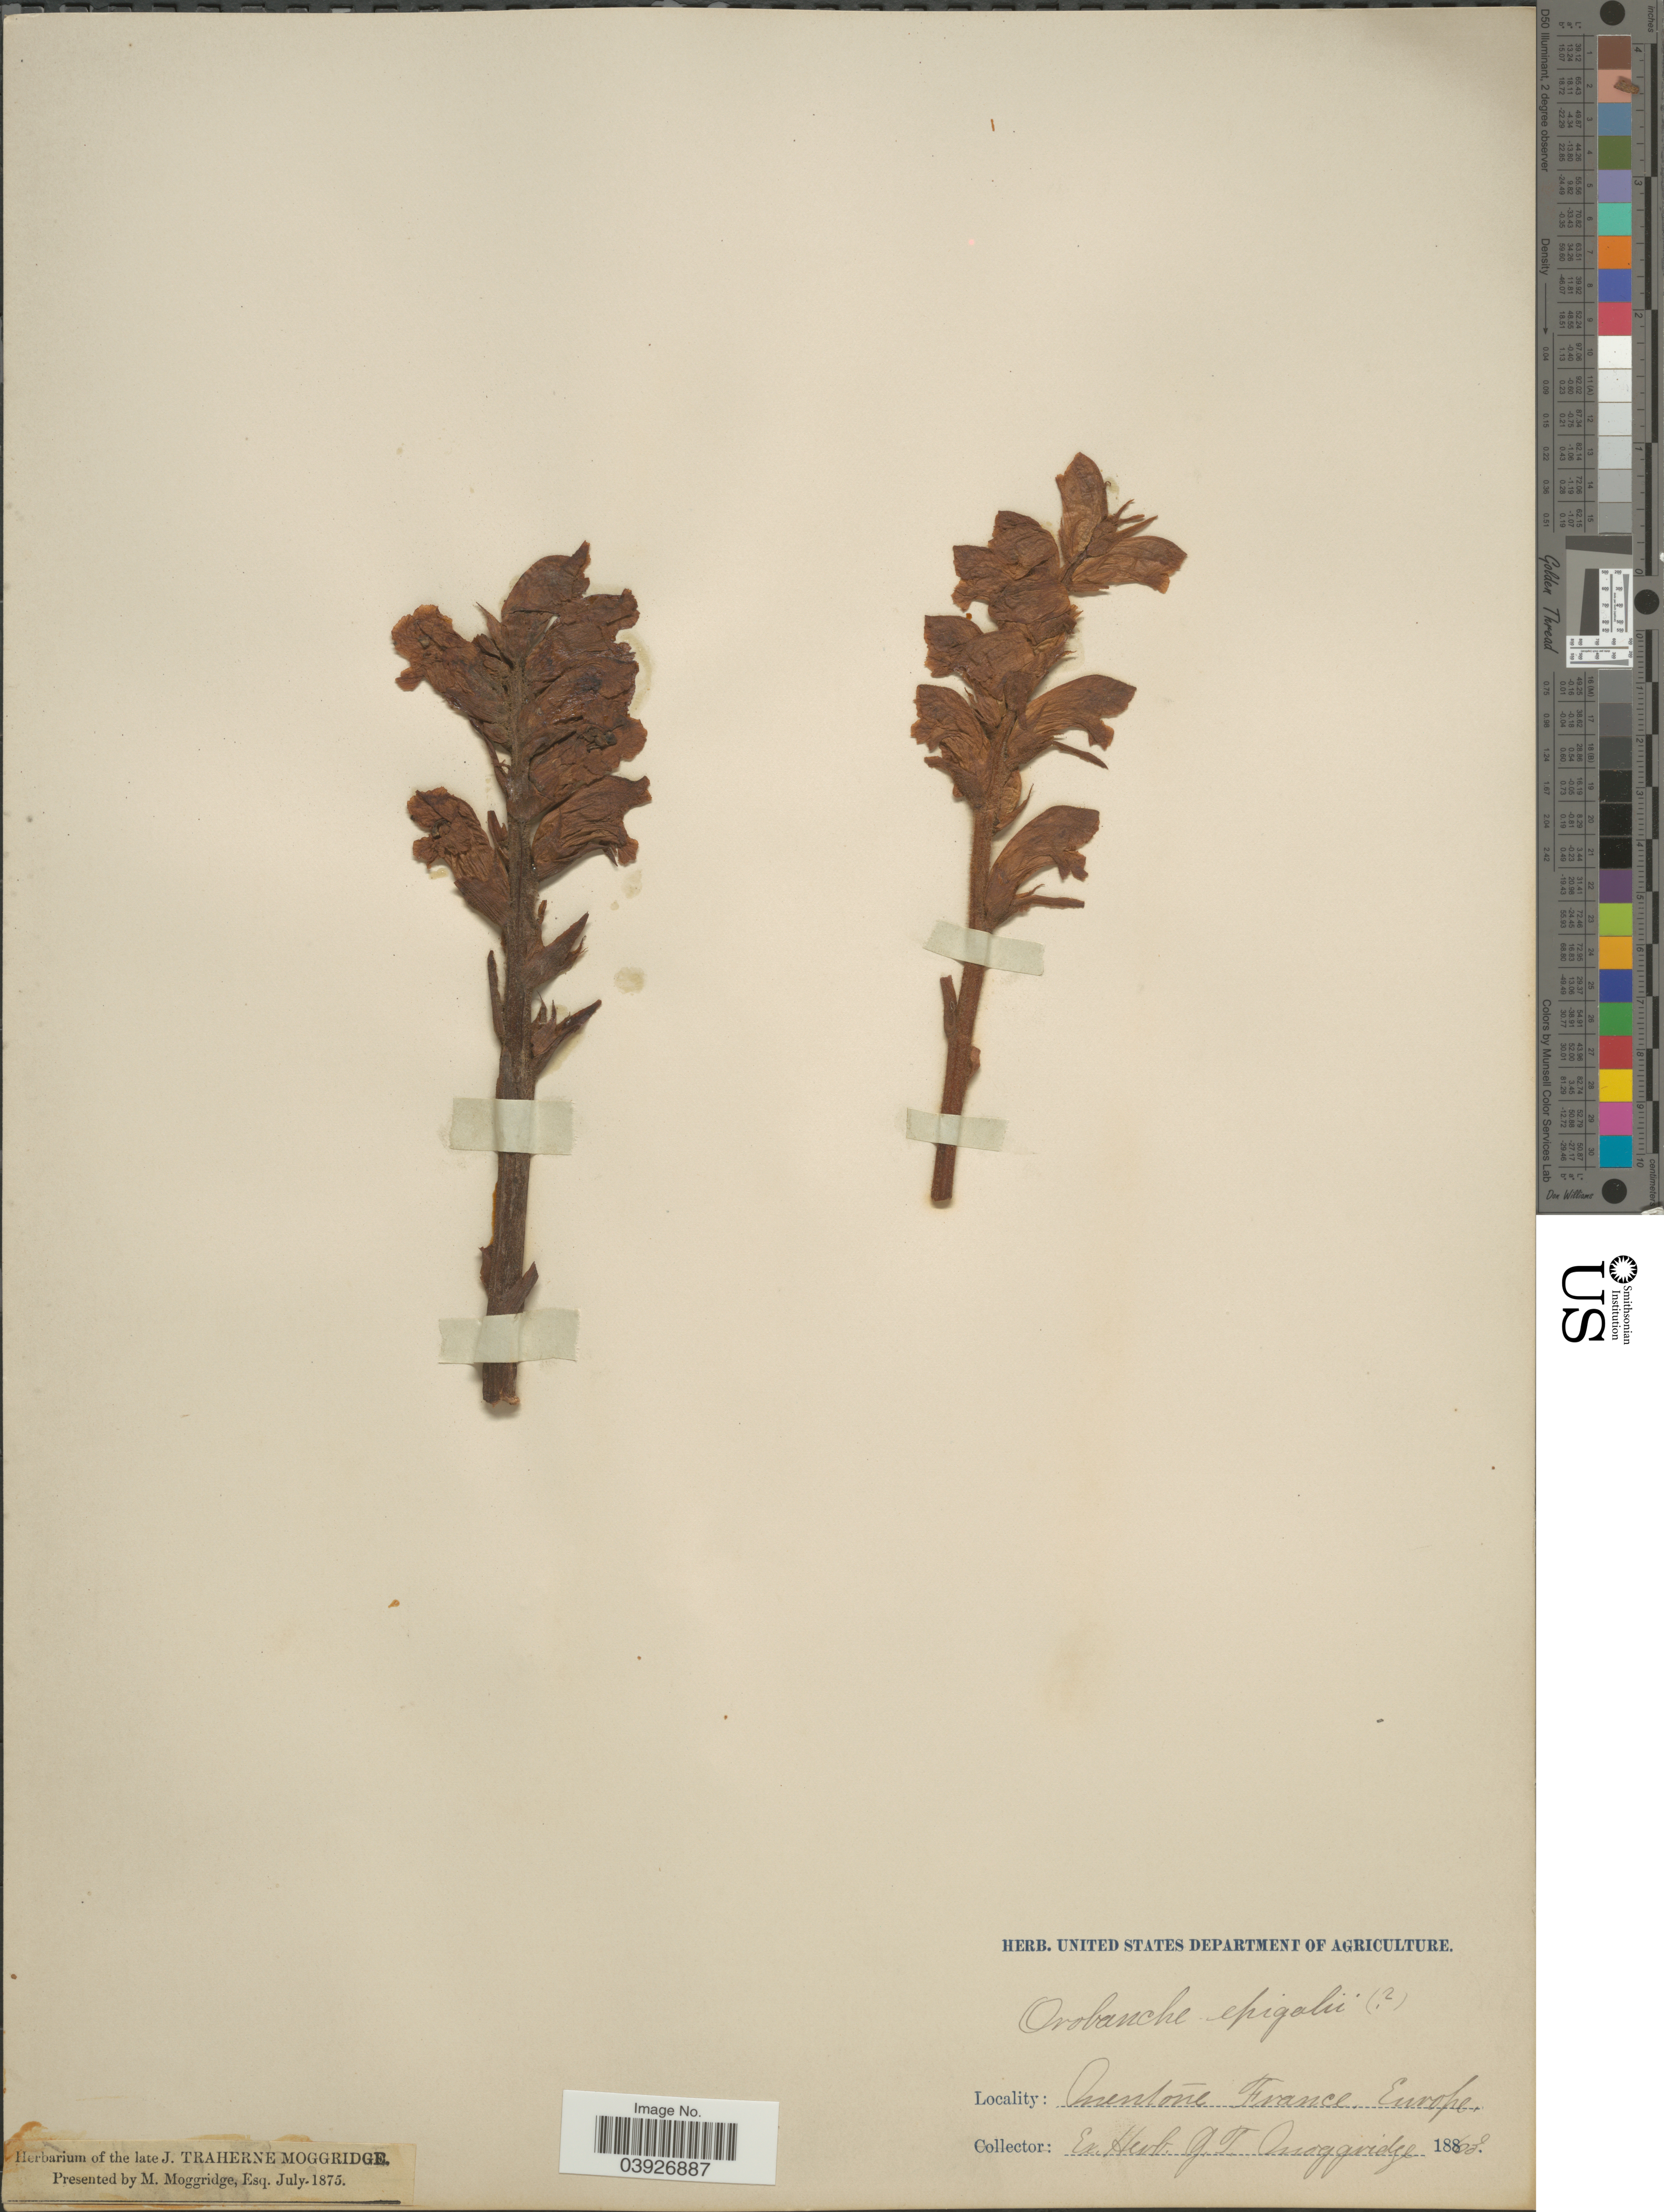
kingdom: Plantae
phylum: Tracheophyta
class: Magnoliopsida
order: Lamiales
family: Orobanchaceae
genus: Orobanche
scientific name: Orobanche epigalii ined.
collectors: ex herb. J.T. Moggridge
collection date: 1865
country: France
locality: Onenstone [interpreted].